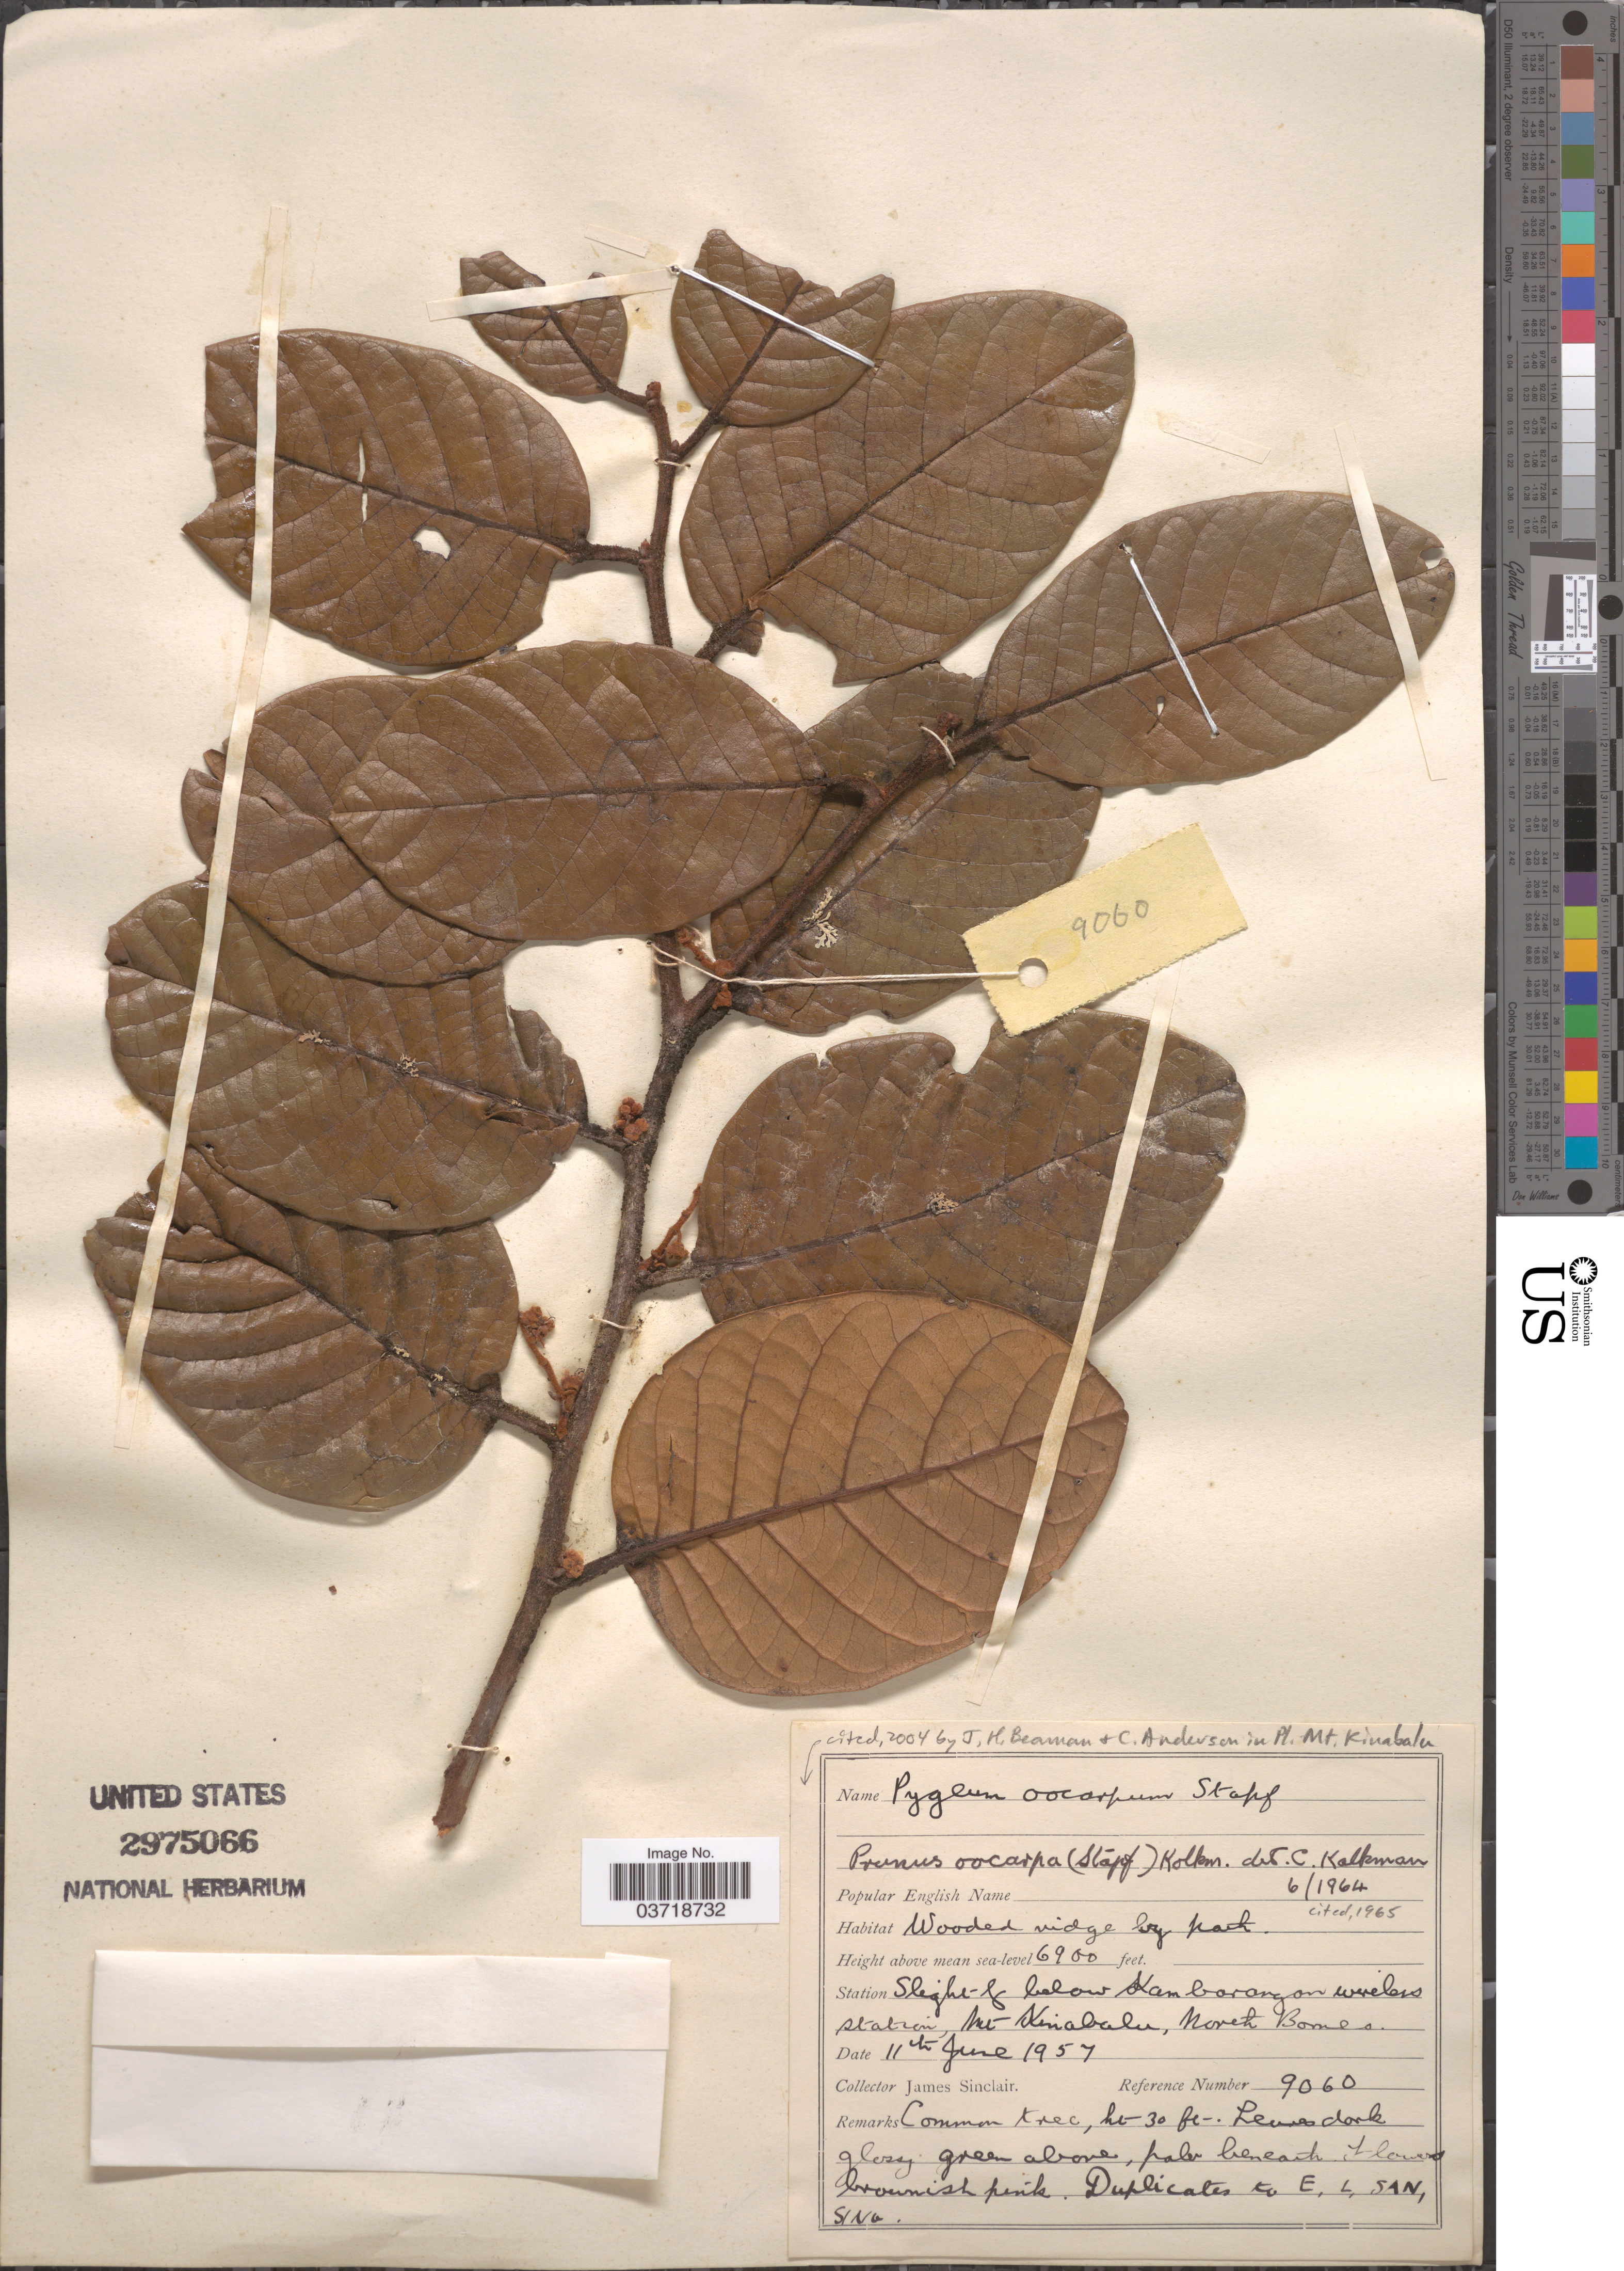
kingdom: Plantae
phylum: Tracheophyta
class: Magnoliopsida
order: Rosales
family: Rosaceae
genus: Prunus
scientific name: Prunus oocarpa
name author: (Stapf) Kalkman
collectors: J. Sinclair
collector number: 9060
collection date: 1957-06-11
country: Malaysia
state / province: Sabah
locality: Station Slightly below Kambarongon[interpreted] [illegible text] station, Mt Kinabalu, North Borneo.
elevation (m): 2103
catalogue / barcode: US 2975066